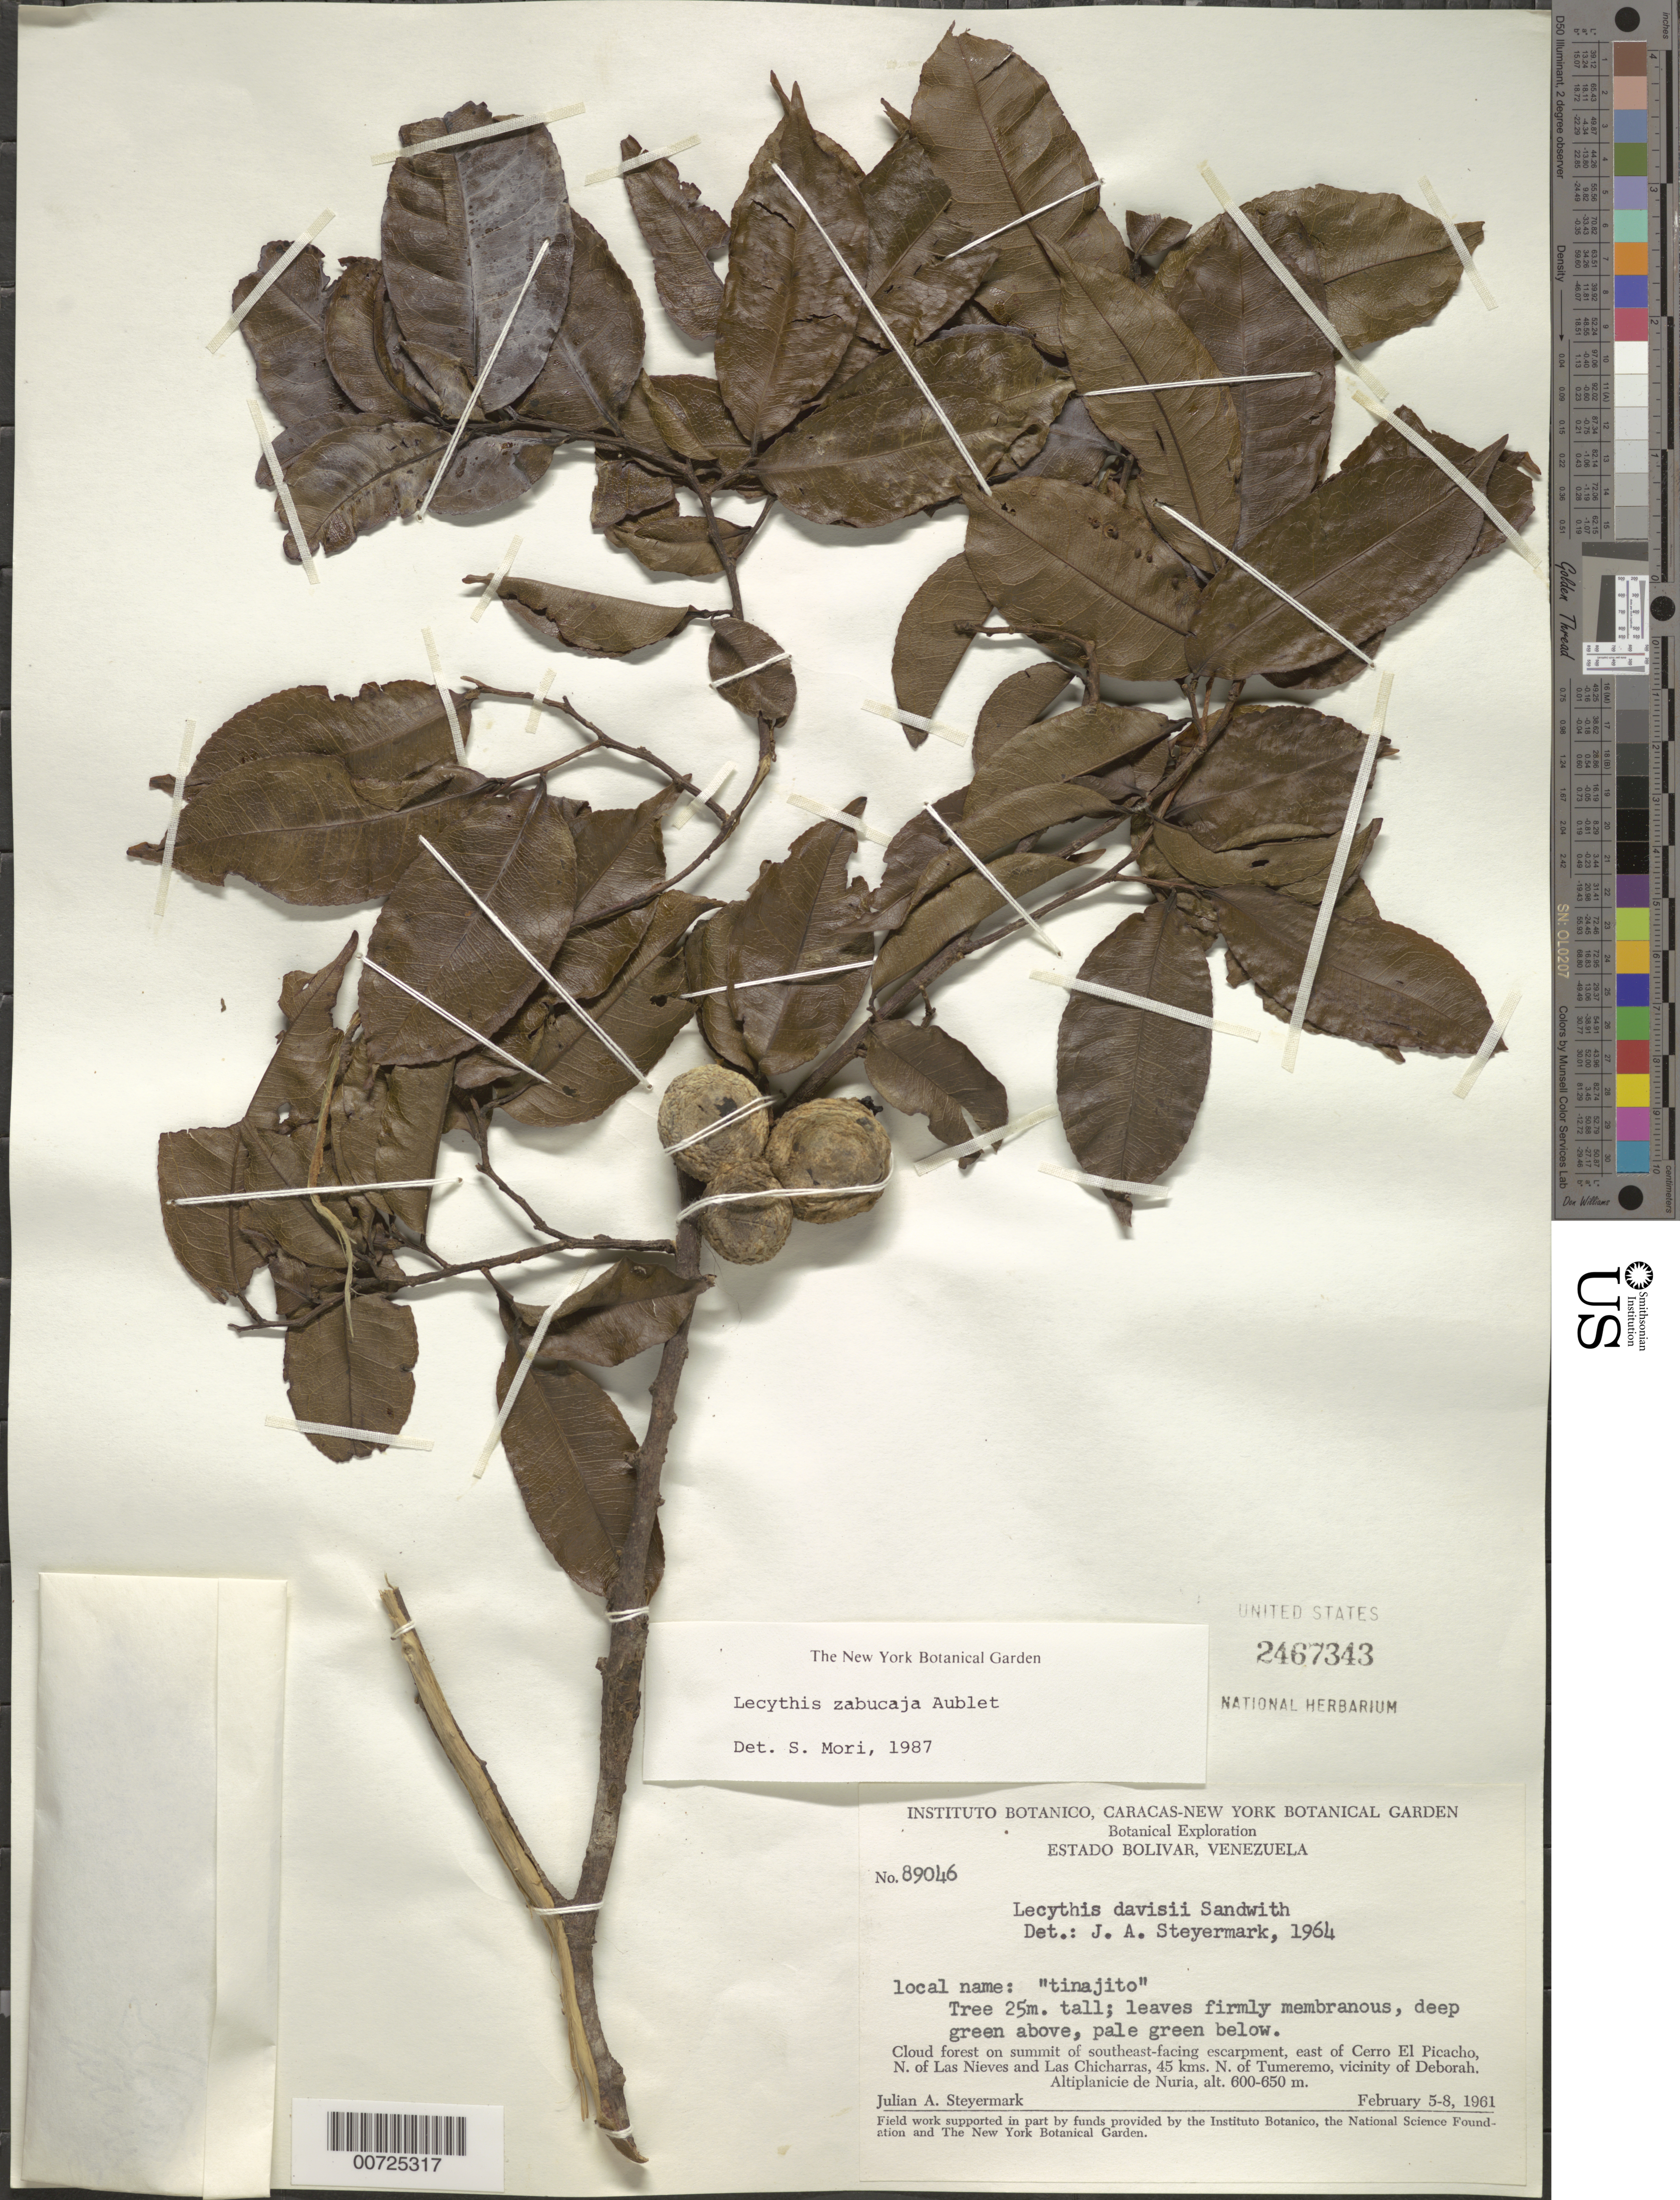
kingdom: Plantae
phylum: Tracheophyta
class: Magnoliopsida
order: Ericales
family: Lecythidaceae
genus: Lecythis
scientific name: Lecythis zabucajo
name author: Aubl.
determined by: Mori, Scott A.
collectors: J. Steyermark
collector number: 89046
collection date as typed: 5-Feb-61 to 8-Feb-61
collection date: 1961-02-05/1961-02-08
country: Venezuela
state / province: Bolívar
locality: Cerro El Picacho, N of Las Nieves & Las Chicharras, 45 km N of Tumeremo, vic of Deborah, Altiplanicie de Nuria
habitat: Cloud forest on summit of SE facing escarpment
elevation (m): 600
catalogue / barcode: US 2467343